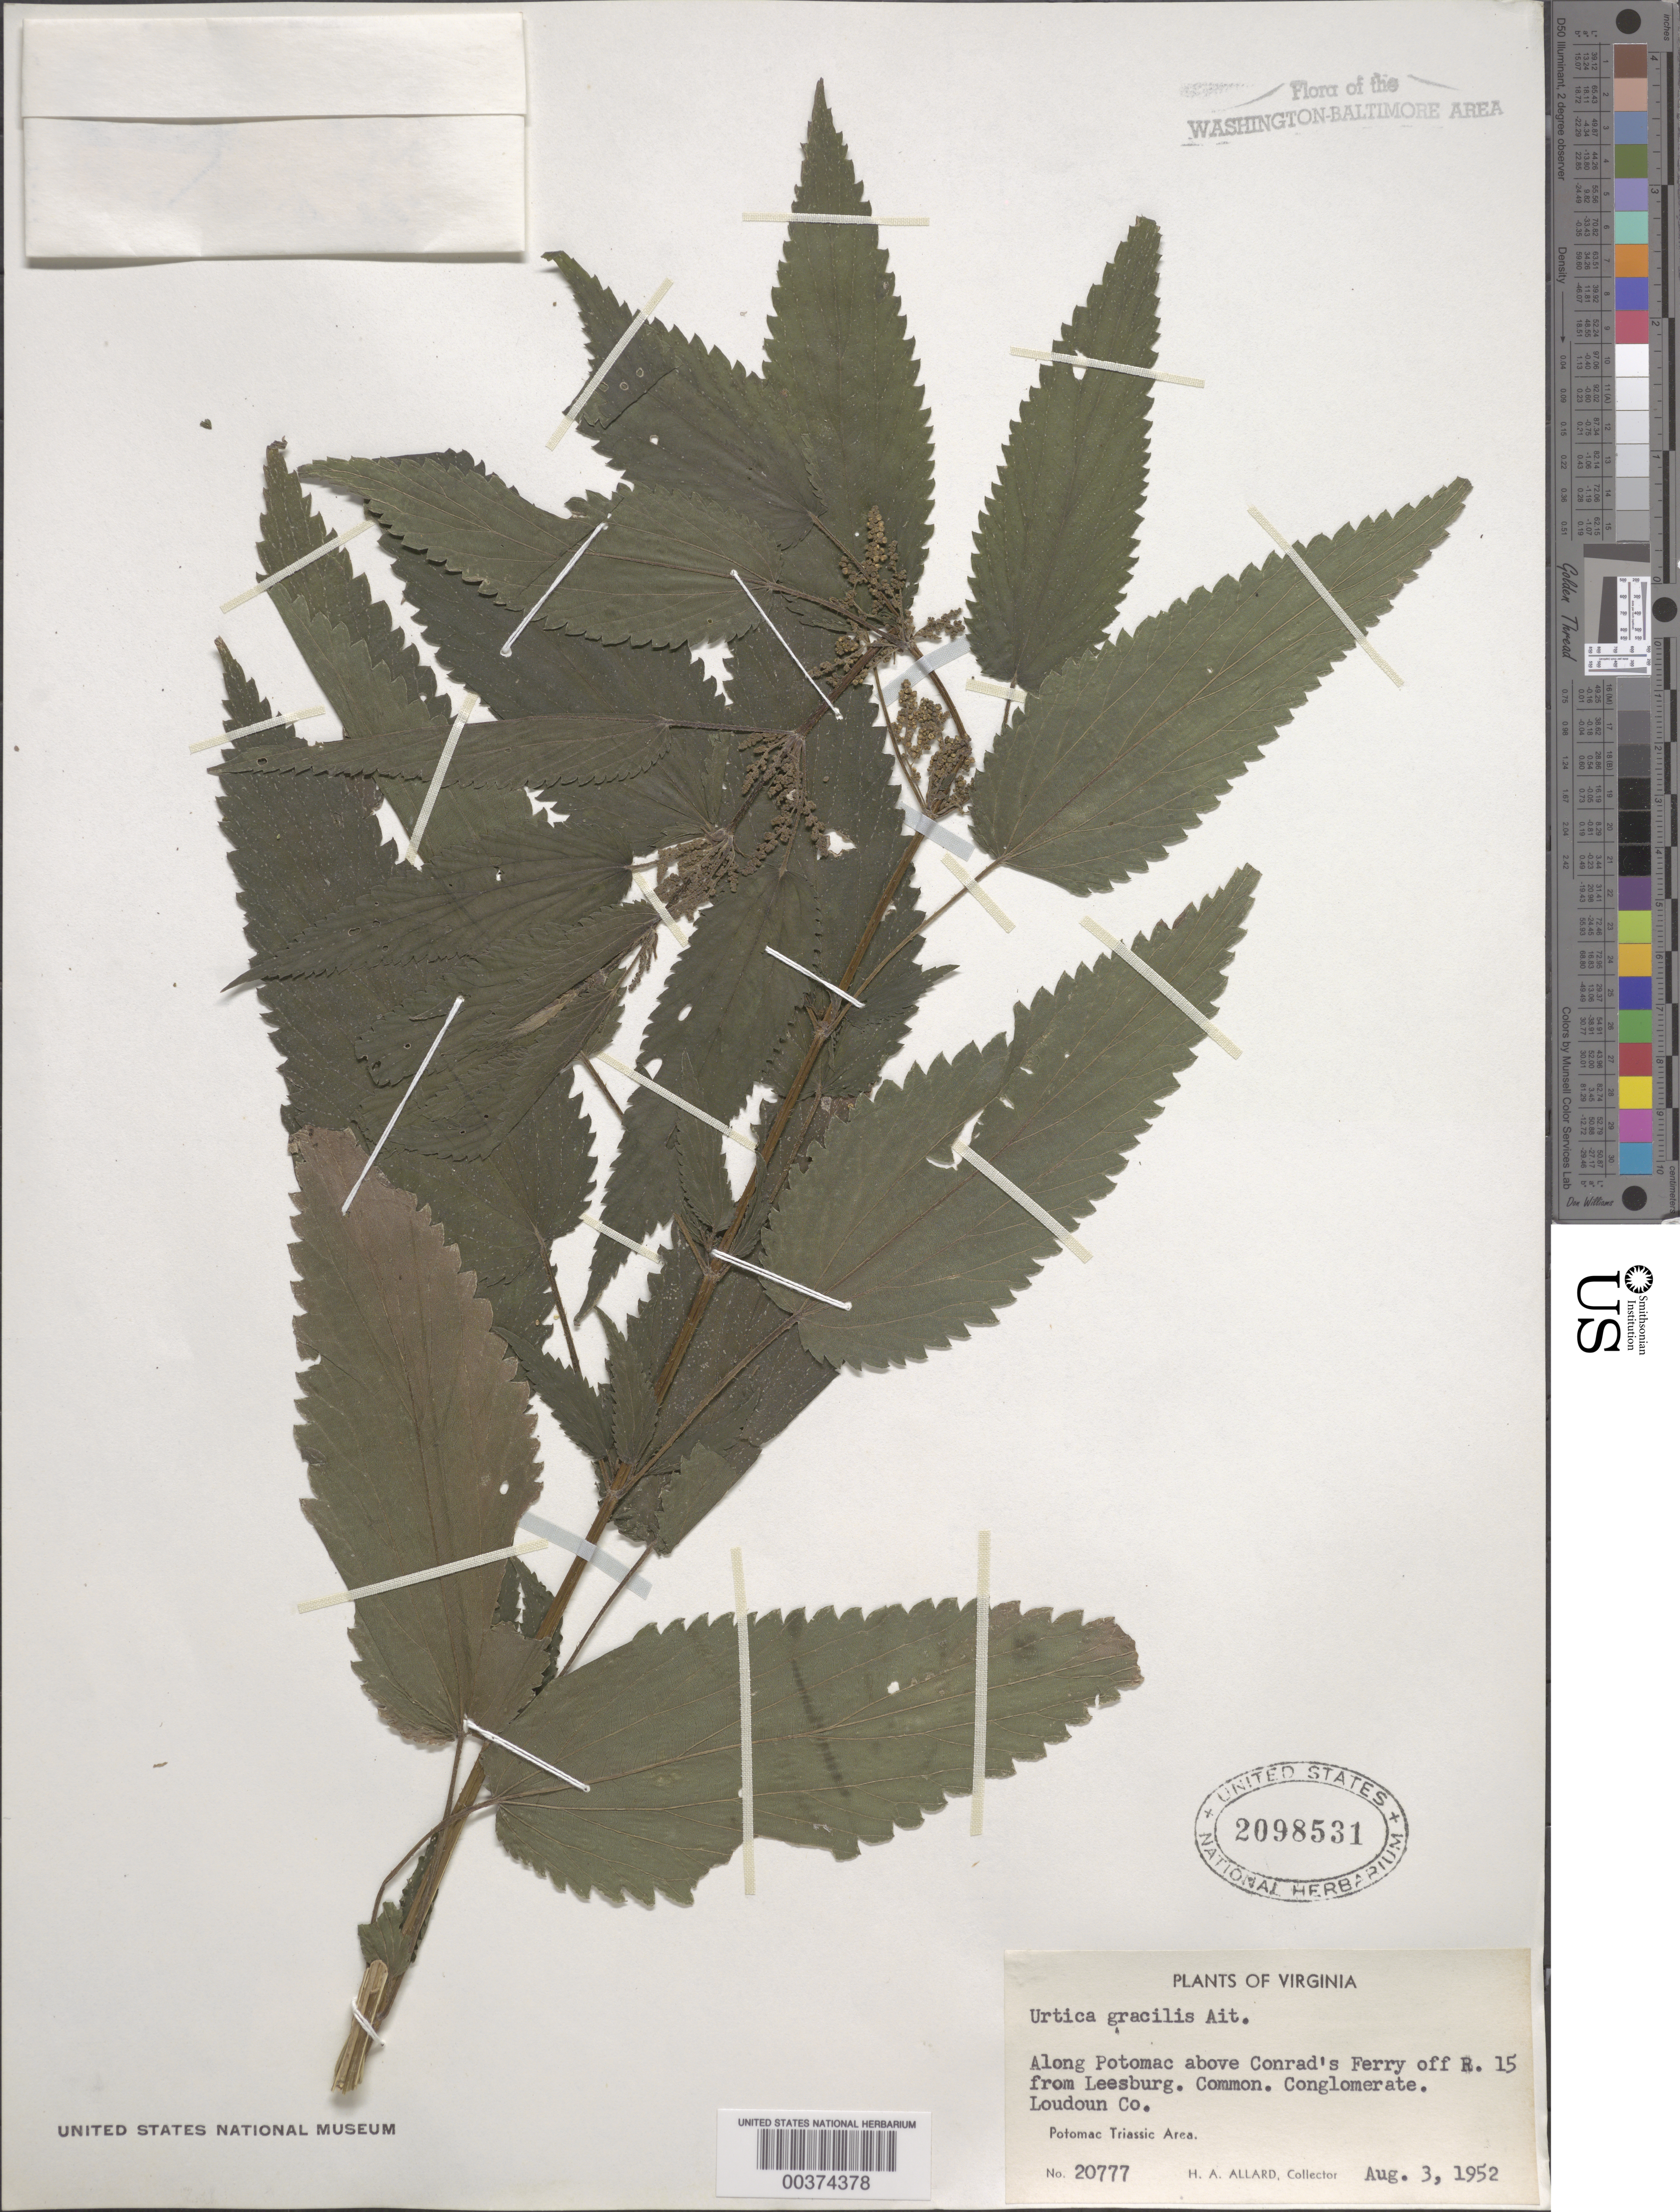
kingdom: Plantae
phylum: Tracheophyta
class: Magnoliopsida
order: Rosales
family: Urticaceae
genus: Urtica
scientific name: Urtica dioica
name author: L.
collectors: H. A. Allard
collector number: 20777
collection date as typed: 03 Aug 1952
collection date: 1952-08-03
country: United States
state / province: Virginia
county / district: Loudoun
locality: Potomac River above Conrads Ferry, off Route 15 from Leesburg C. and O. Canal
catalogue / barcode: US 2098531